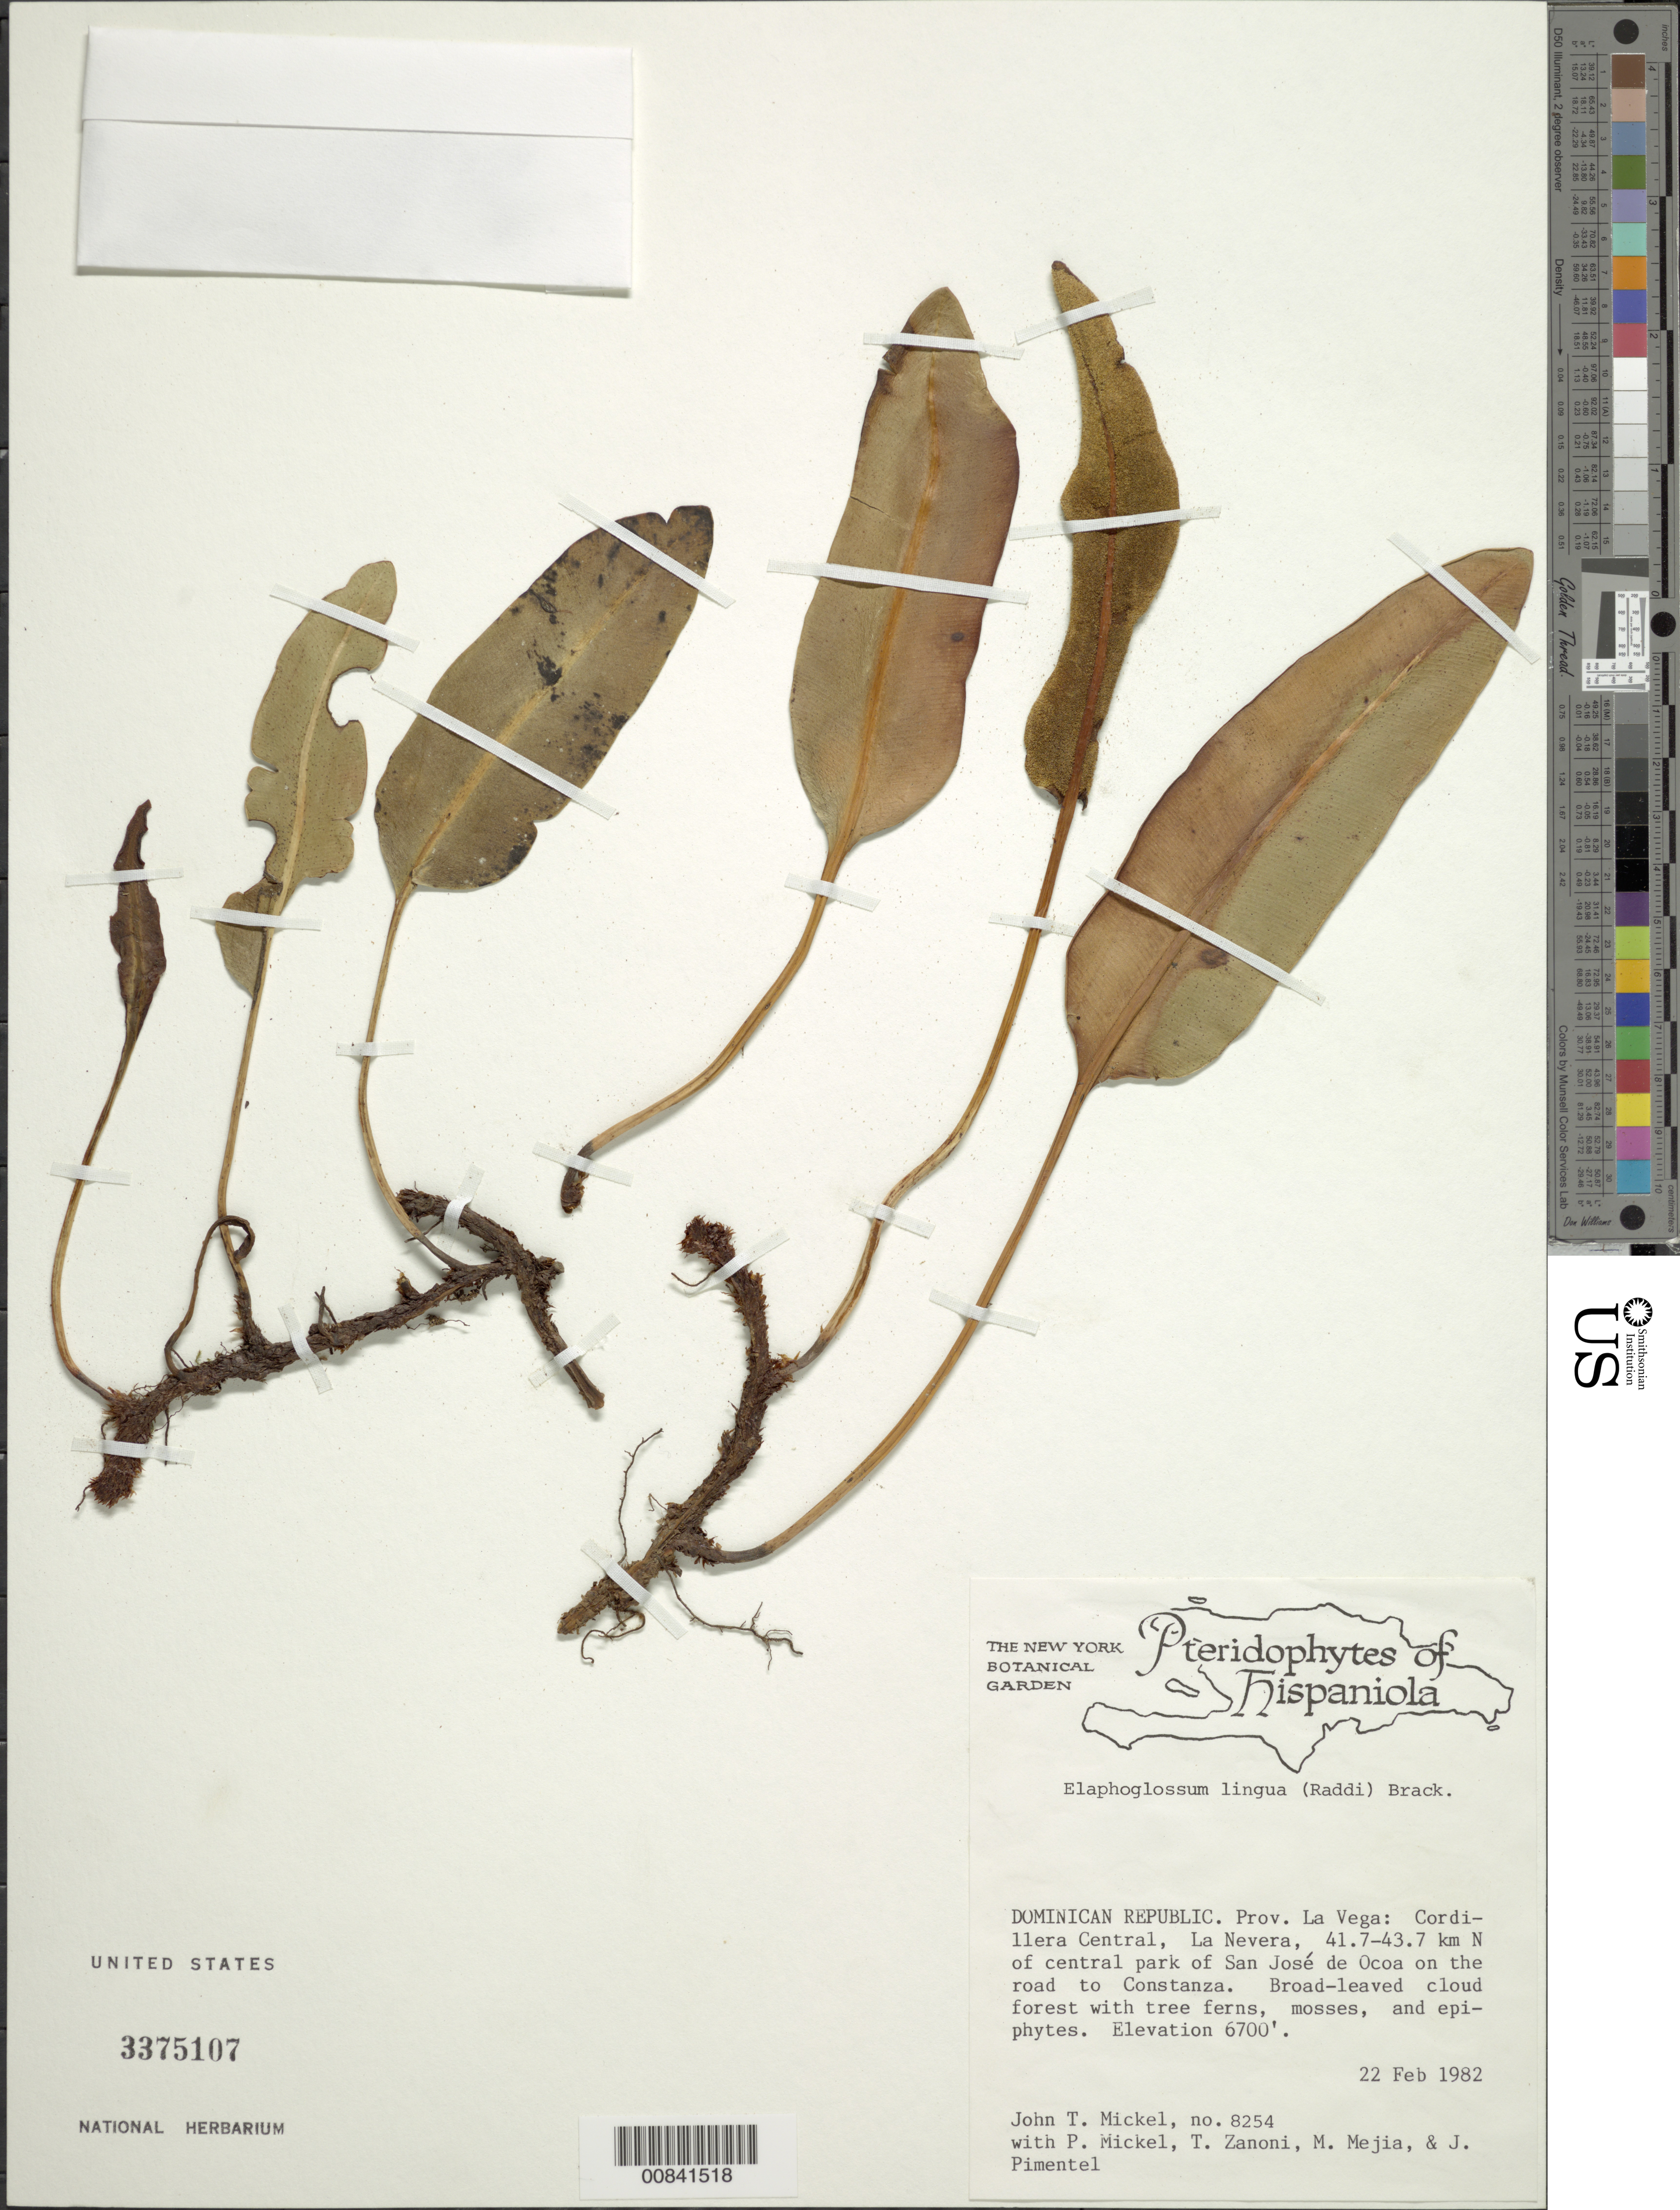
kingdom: Plantae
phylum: Tracheophyta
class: Polypodiopsida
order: Polypodiales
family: Dryopteridaceae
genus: Elaphoglossum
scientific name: Elaphoglossum lingua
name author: (C. Presl) Brack.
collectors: J. T. Mickel, P. Mickel, T. A. Zanoni, M. Mejia & J. Pimentel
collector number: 8254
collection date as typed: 22 Feb 1982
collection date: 1982-02-22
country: Dominican Republic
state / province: La Vega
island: Hispaniola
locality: Cordillera Central, La Nevera, 41.7-43.7 km N of central park of San José de Ocoa, on road to Constanza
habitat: Broad-leaved cloud forest with tree ferns, mosses and epiphytes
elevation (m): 2042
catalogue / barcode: US 3375107